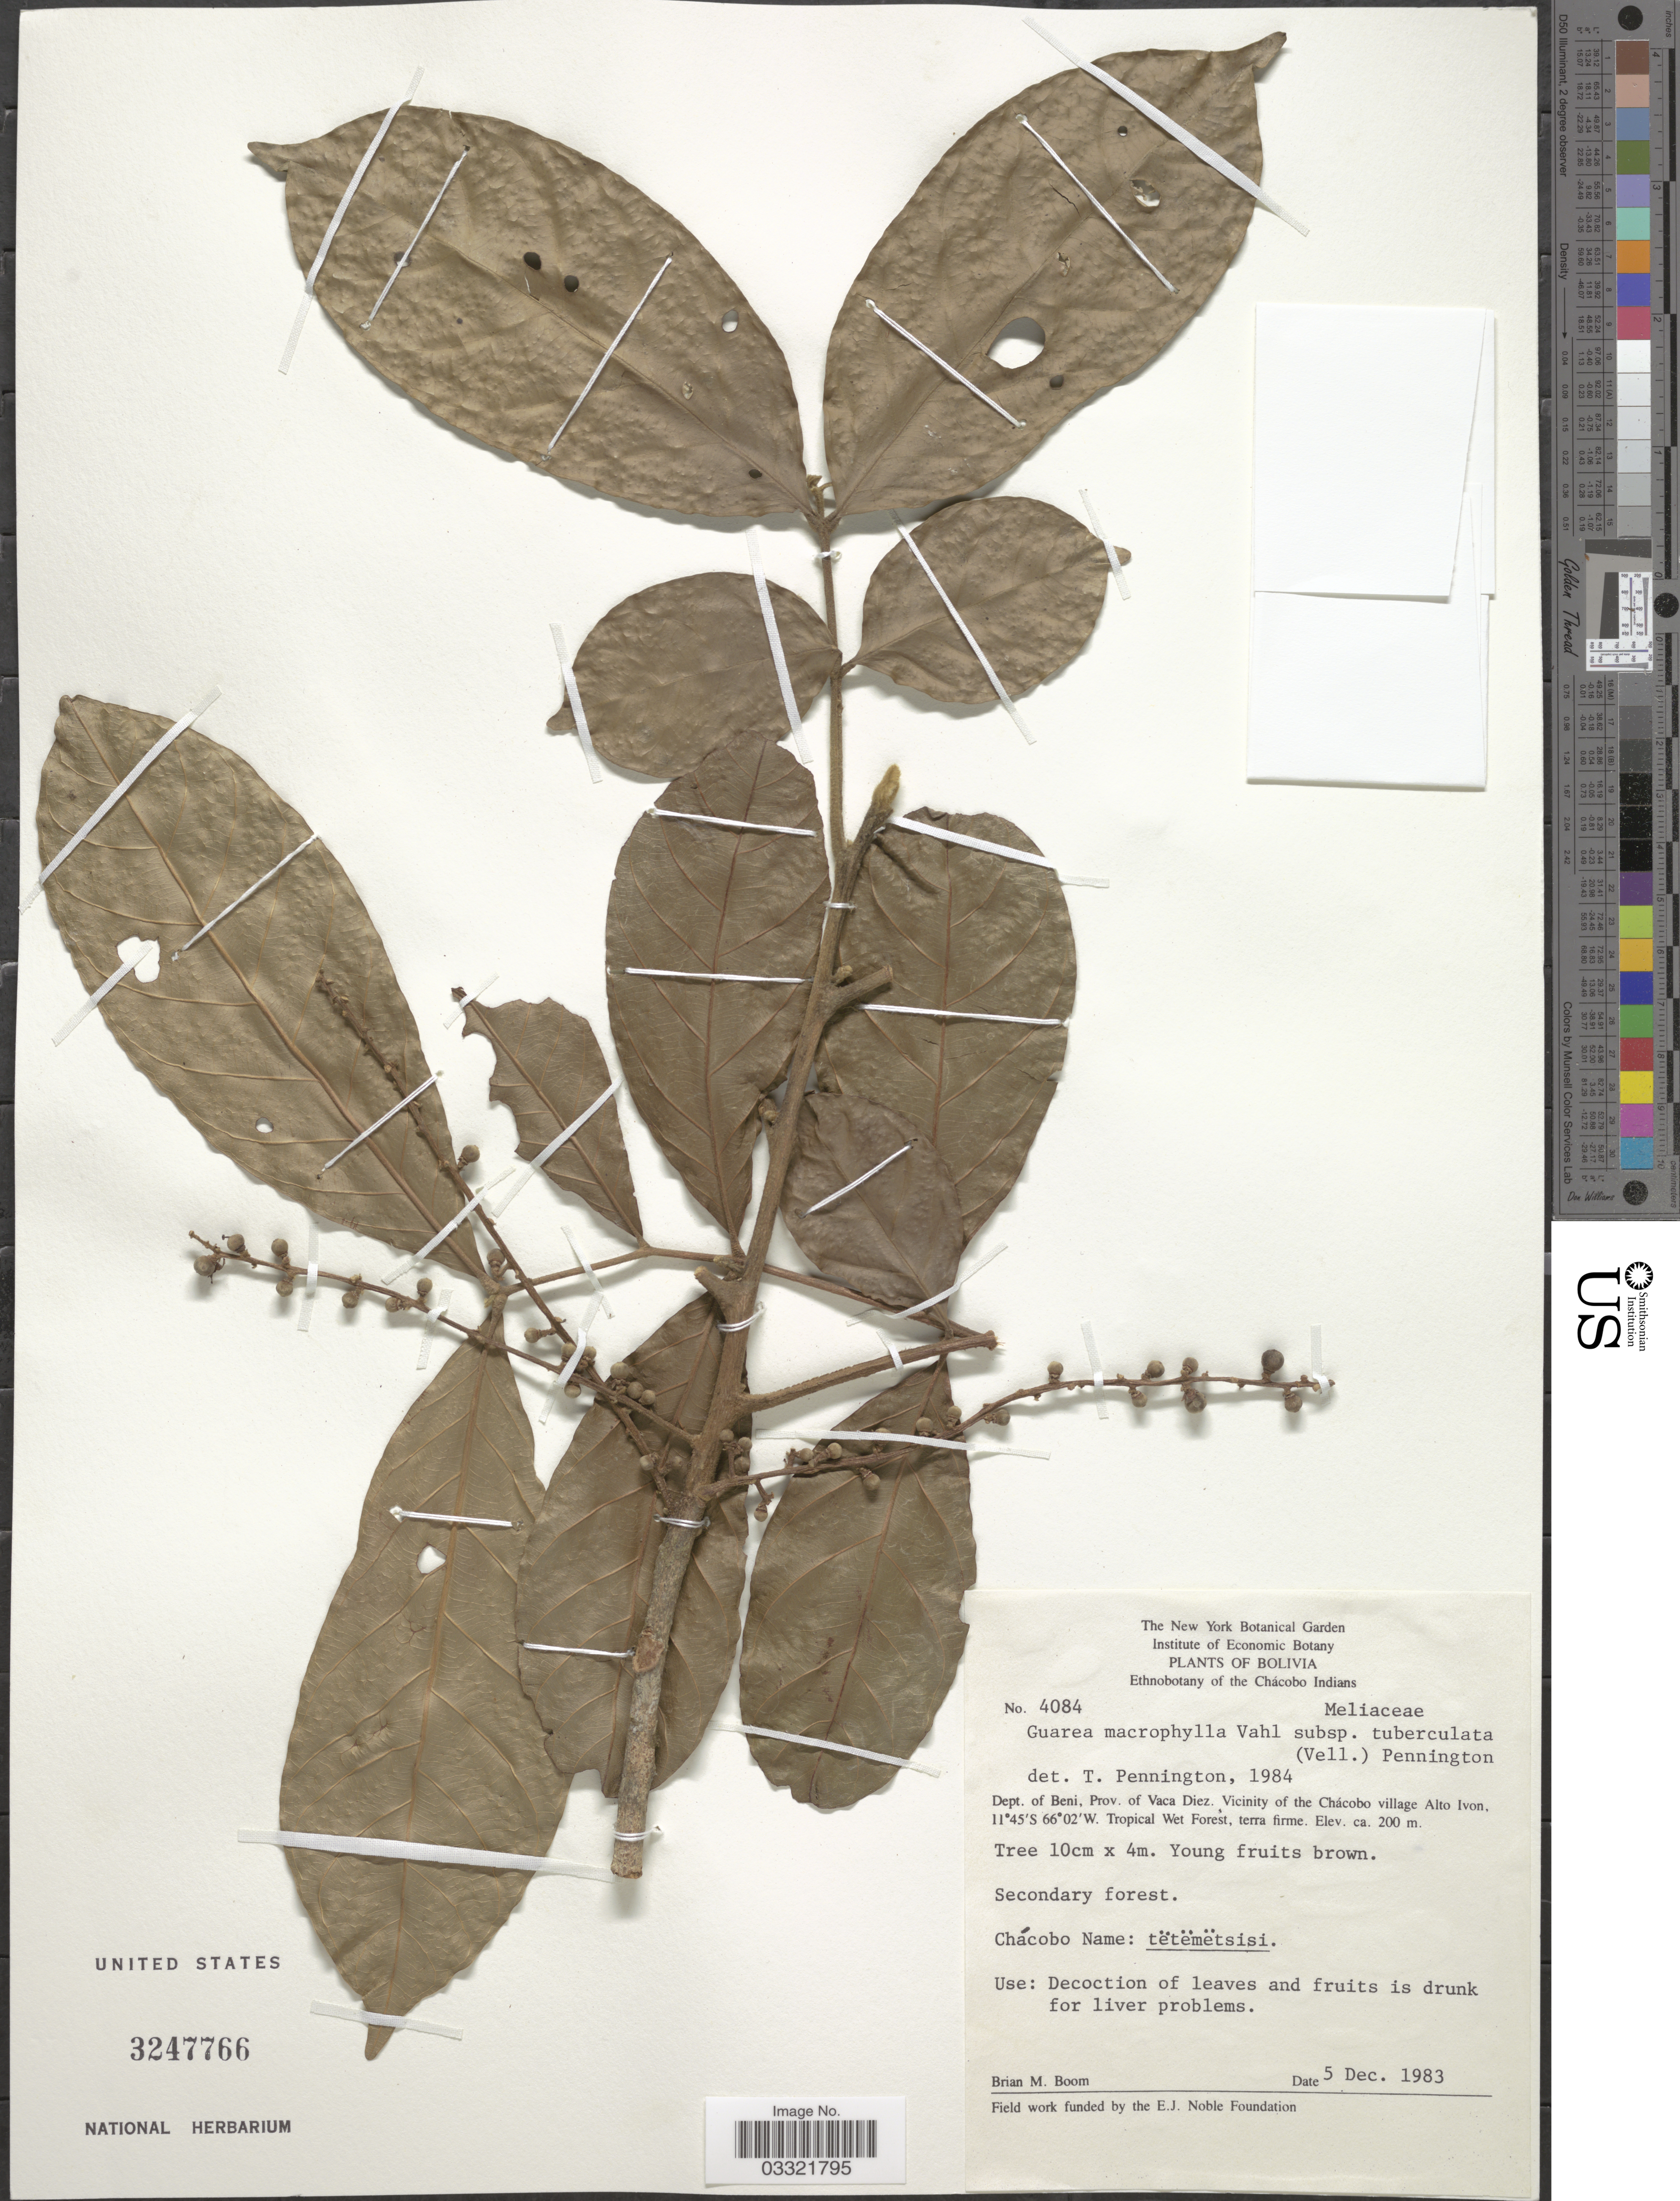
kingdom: Plantae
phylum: Tracheophyta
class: Magnoliopsida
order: Sapindales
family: Meliaceae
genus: Guarea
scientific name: Guarea macrophylla subsp. tuberculata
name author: (Vell.) T.D. Penn.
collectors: B. M. Boom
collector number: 4084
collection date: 1983-12-05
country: Bolivia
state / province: Beni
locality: Dept. of Beni, Prov. of Vaca Diez. Vicinity of the Chácobo village Alto Ivon.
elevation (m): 200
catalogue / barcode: US 3247766